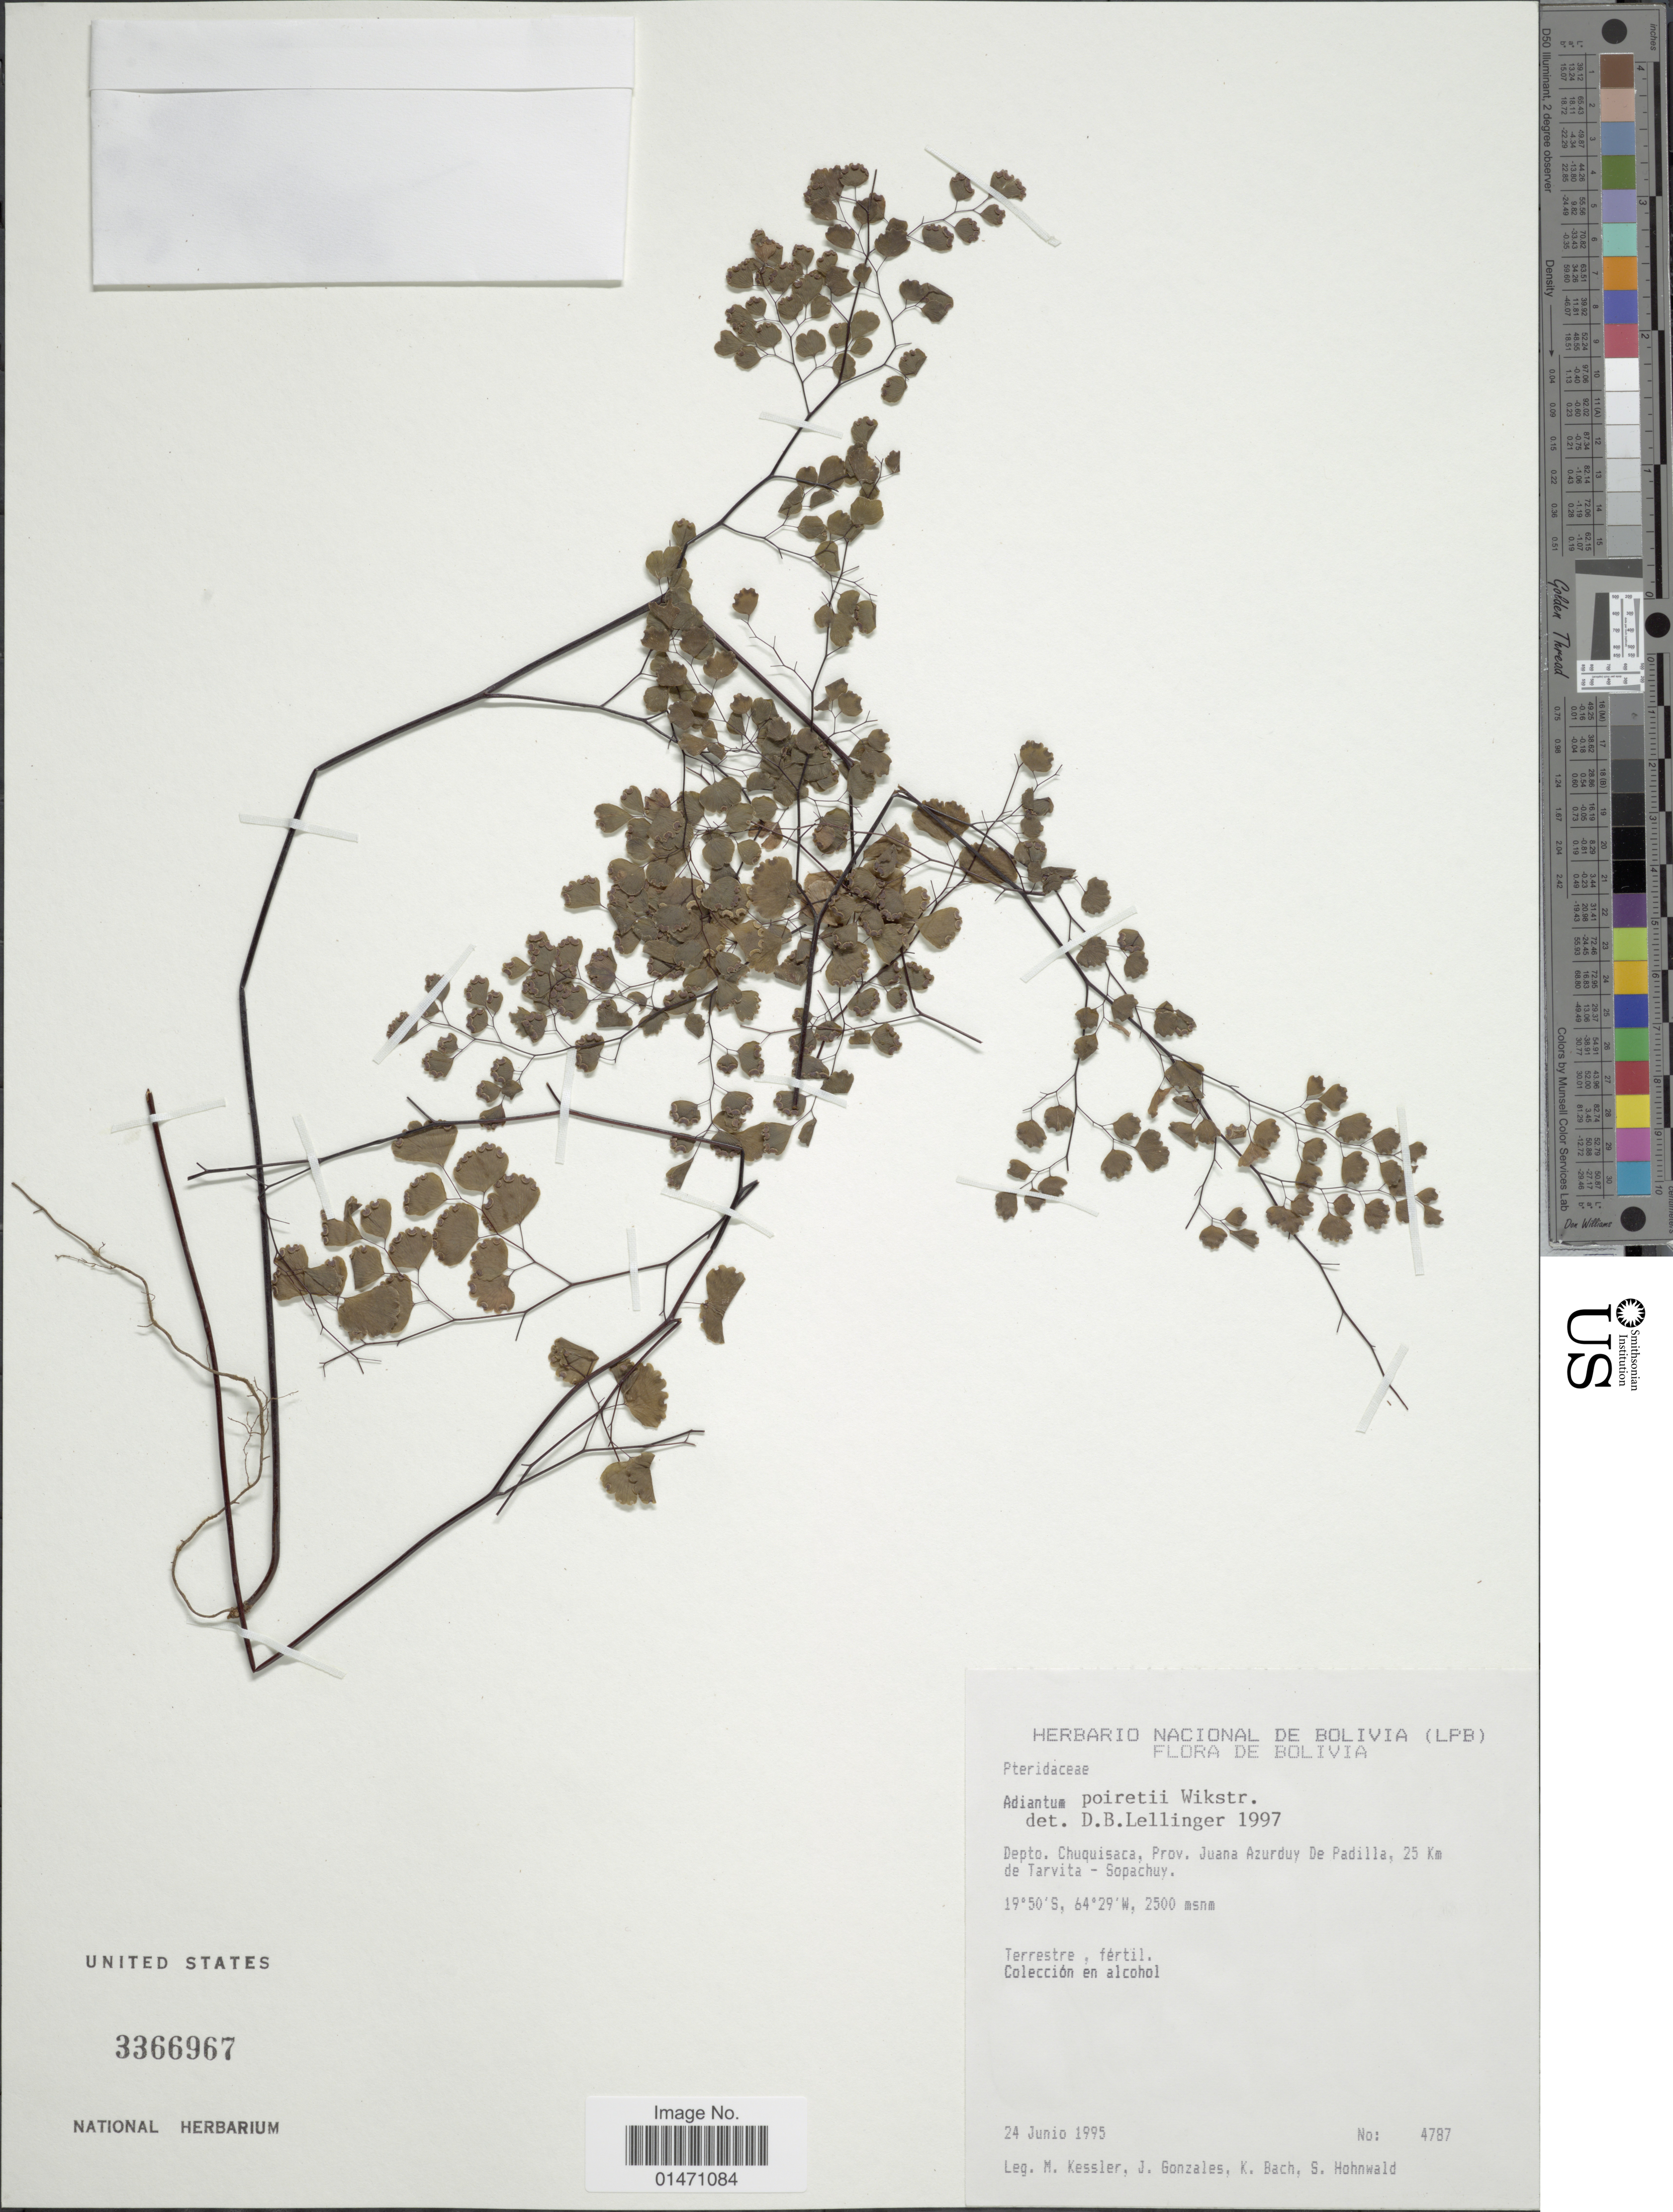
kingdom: Plantae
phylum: Tracheophyta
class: Polypodiopsida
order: Polypodiales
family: Pteridaceae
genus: Adiantum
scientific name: Adiantum poiretii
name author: Wikstr.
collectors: M. Kessler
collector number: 4787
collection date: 1995-06-24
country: Bolivia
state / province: Chuquisaca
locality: Depto. Chuquisaca, prov. Juana Azurduy de Padilla, 25km de Tarvita-Sopachuy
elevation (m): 2500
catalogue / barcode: US 3366967